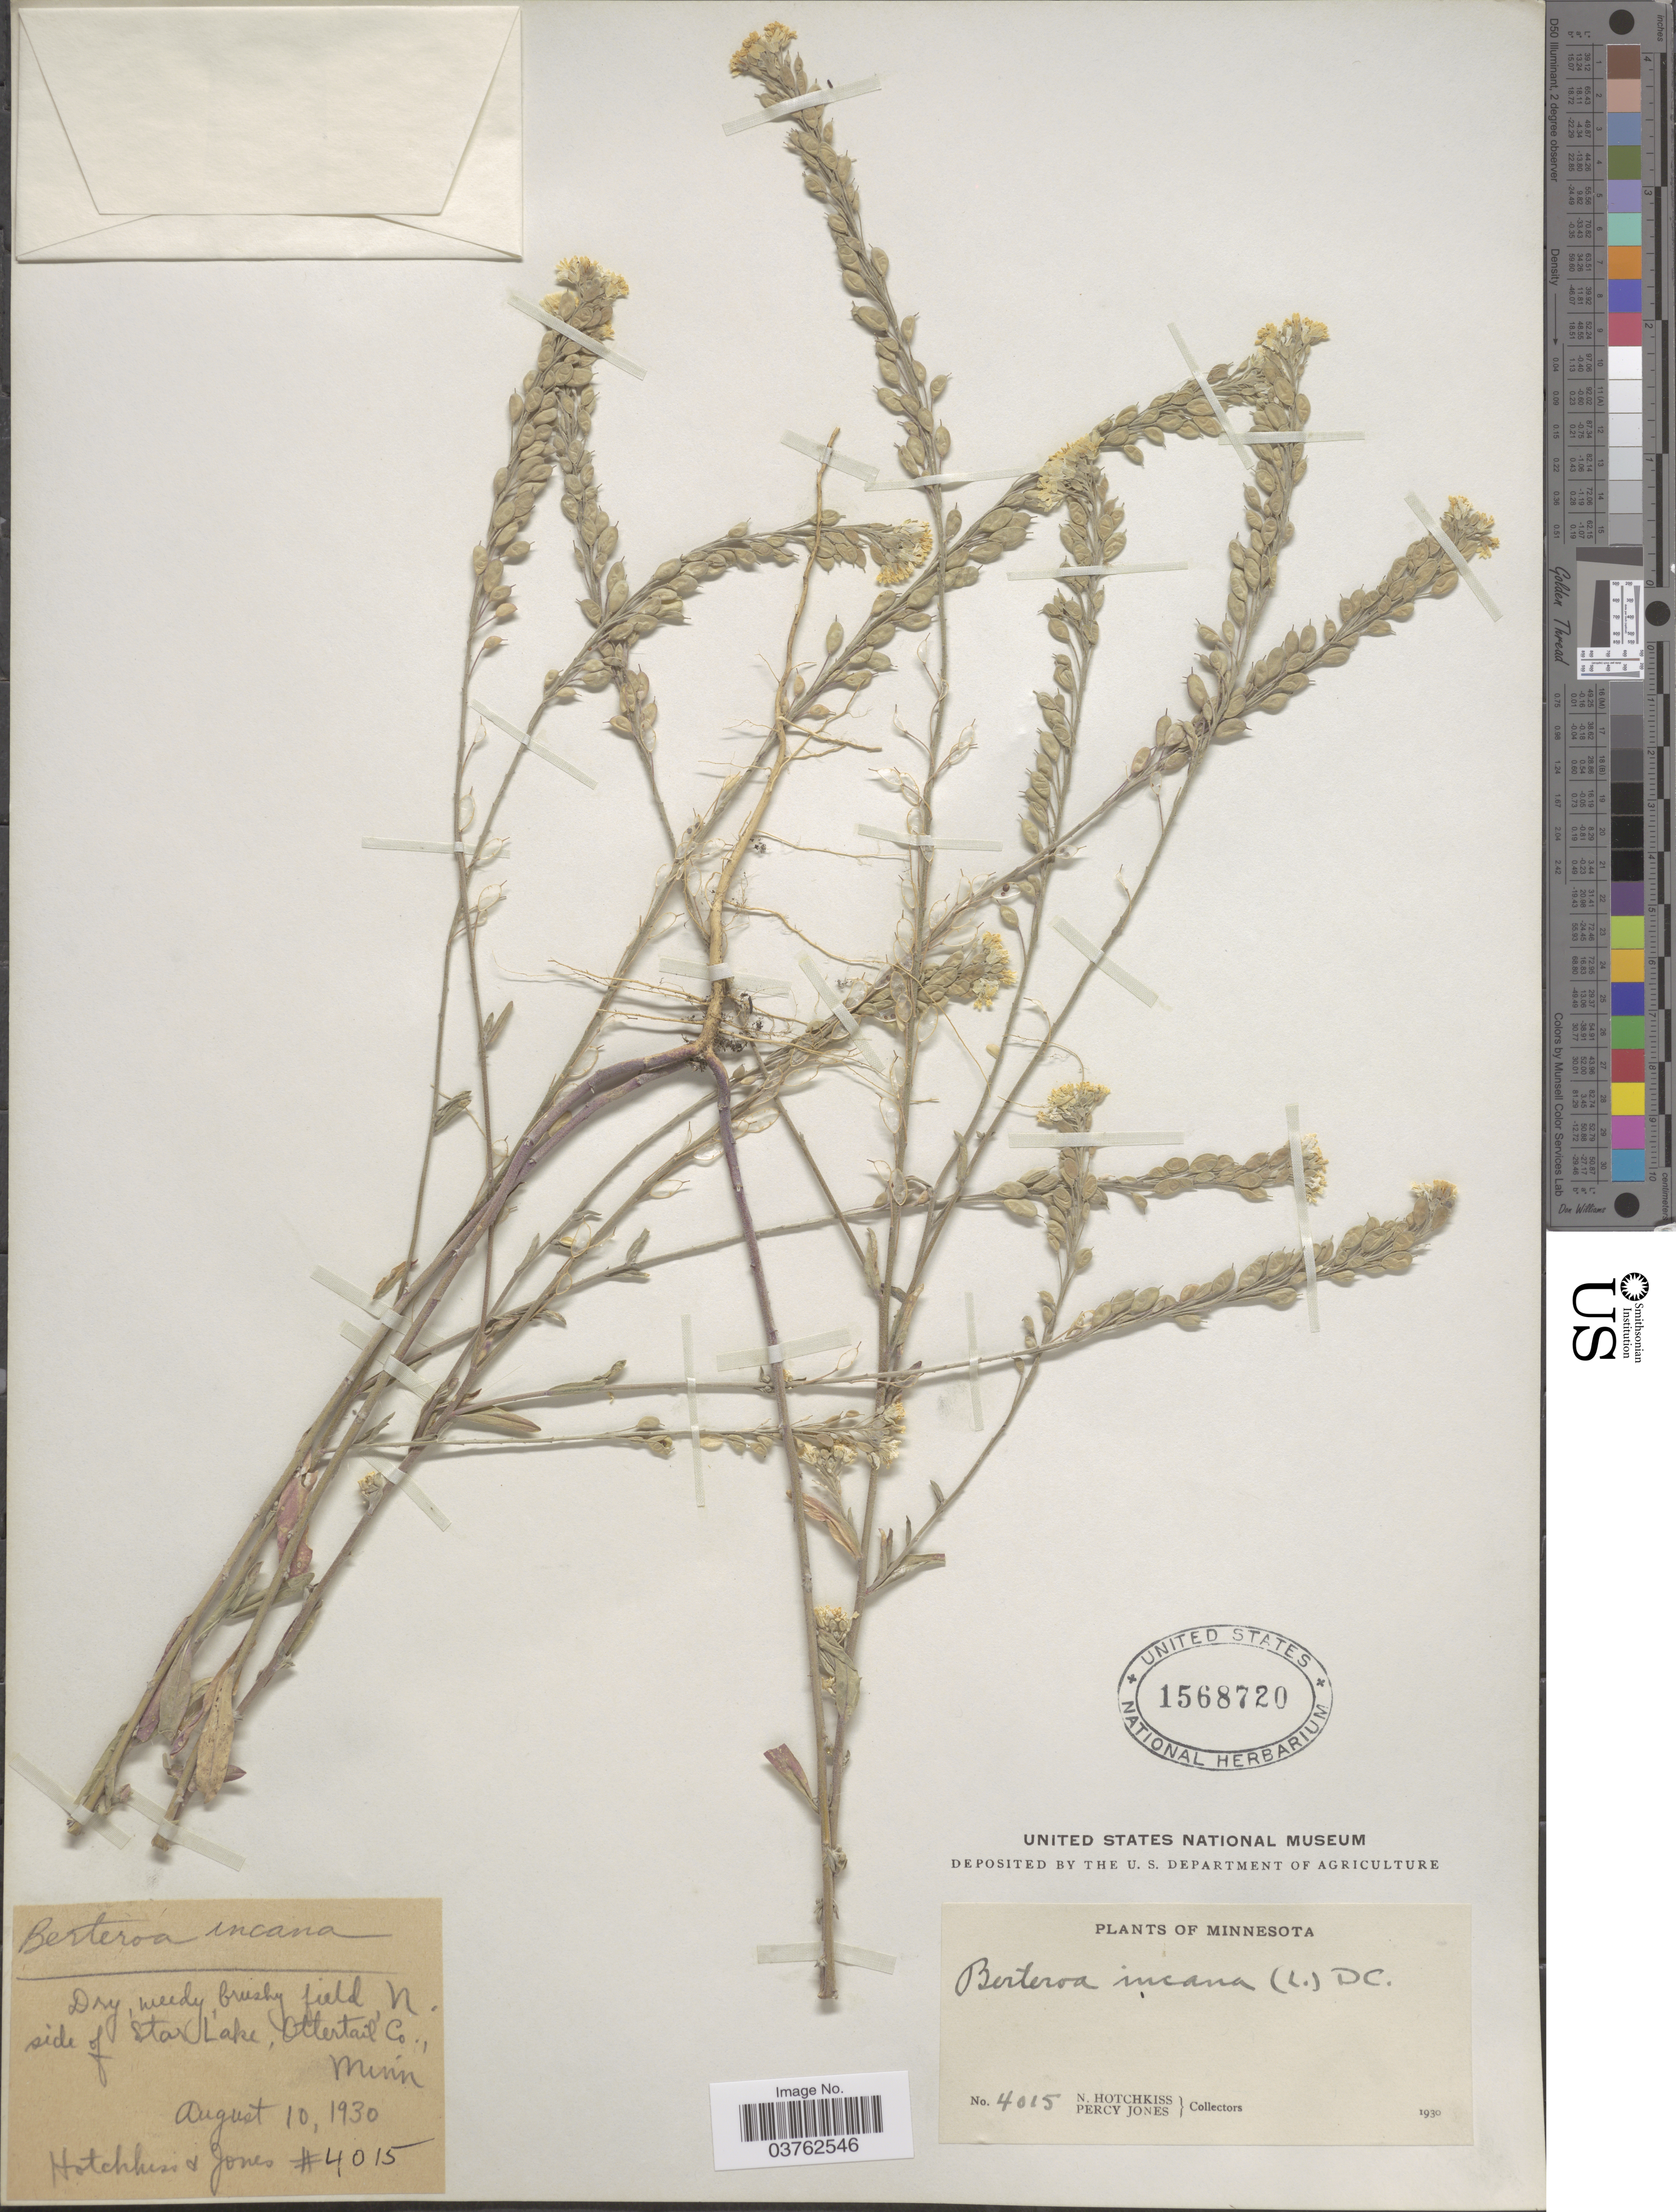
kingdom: Plantae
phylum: Tracheophyta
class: Magnoliopsida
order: Brassicales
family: Brassicaceae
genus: Berteroa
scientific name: Berteroa incana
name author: (L.) DC.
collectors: N. Hotchkiss & P. Jones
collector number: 4015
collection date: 1930-08-10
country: United States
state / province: Minnesota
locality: Dry, weedy brushy field N. side of Star Lake, Ottertail Co.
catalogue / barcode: US 1568720